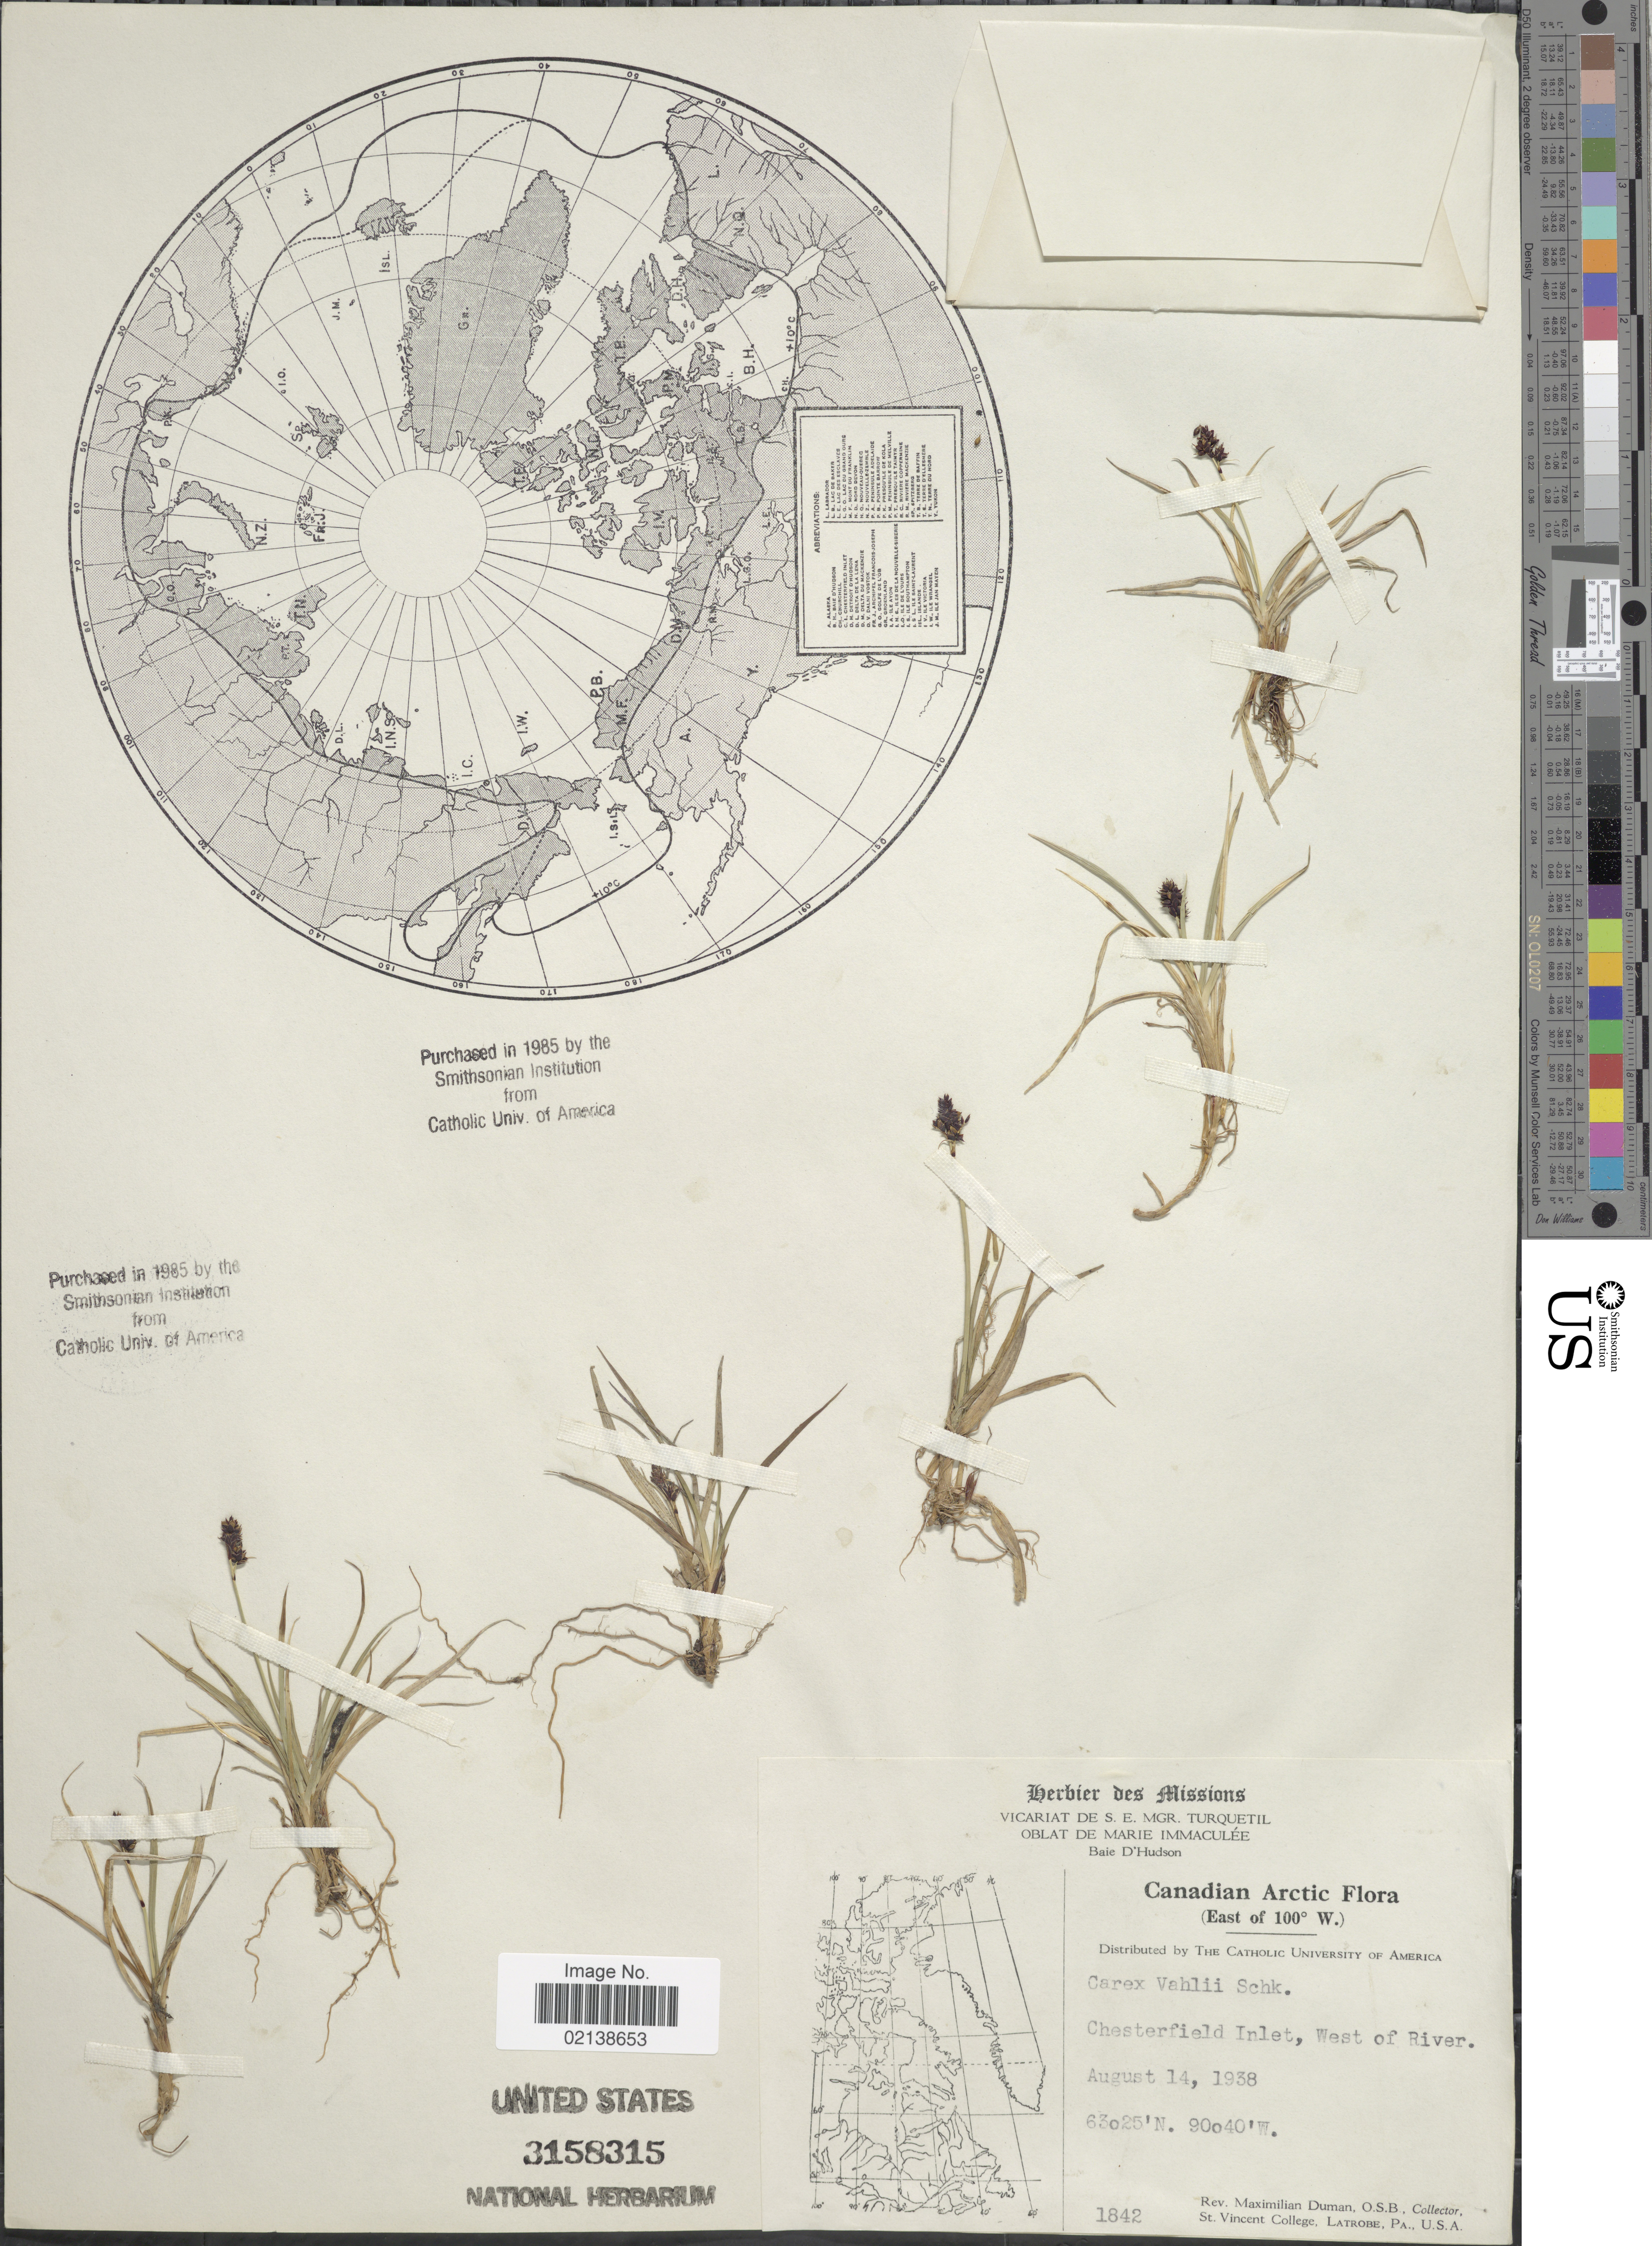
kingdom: Plantae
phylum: Tracheophyta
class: Liliopsida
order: Poales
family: Cyperaceae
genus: Carex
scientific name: Carex norvegica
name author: Retz.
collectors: M. Duman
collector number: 1842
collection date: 1938-08-14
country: Canada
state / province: Nunavut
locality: Canadian Arctic, Chesterfield Inlet, West of River (East of 100° W)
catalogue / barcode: US 3158315